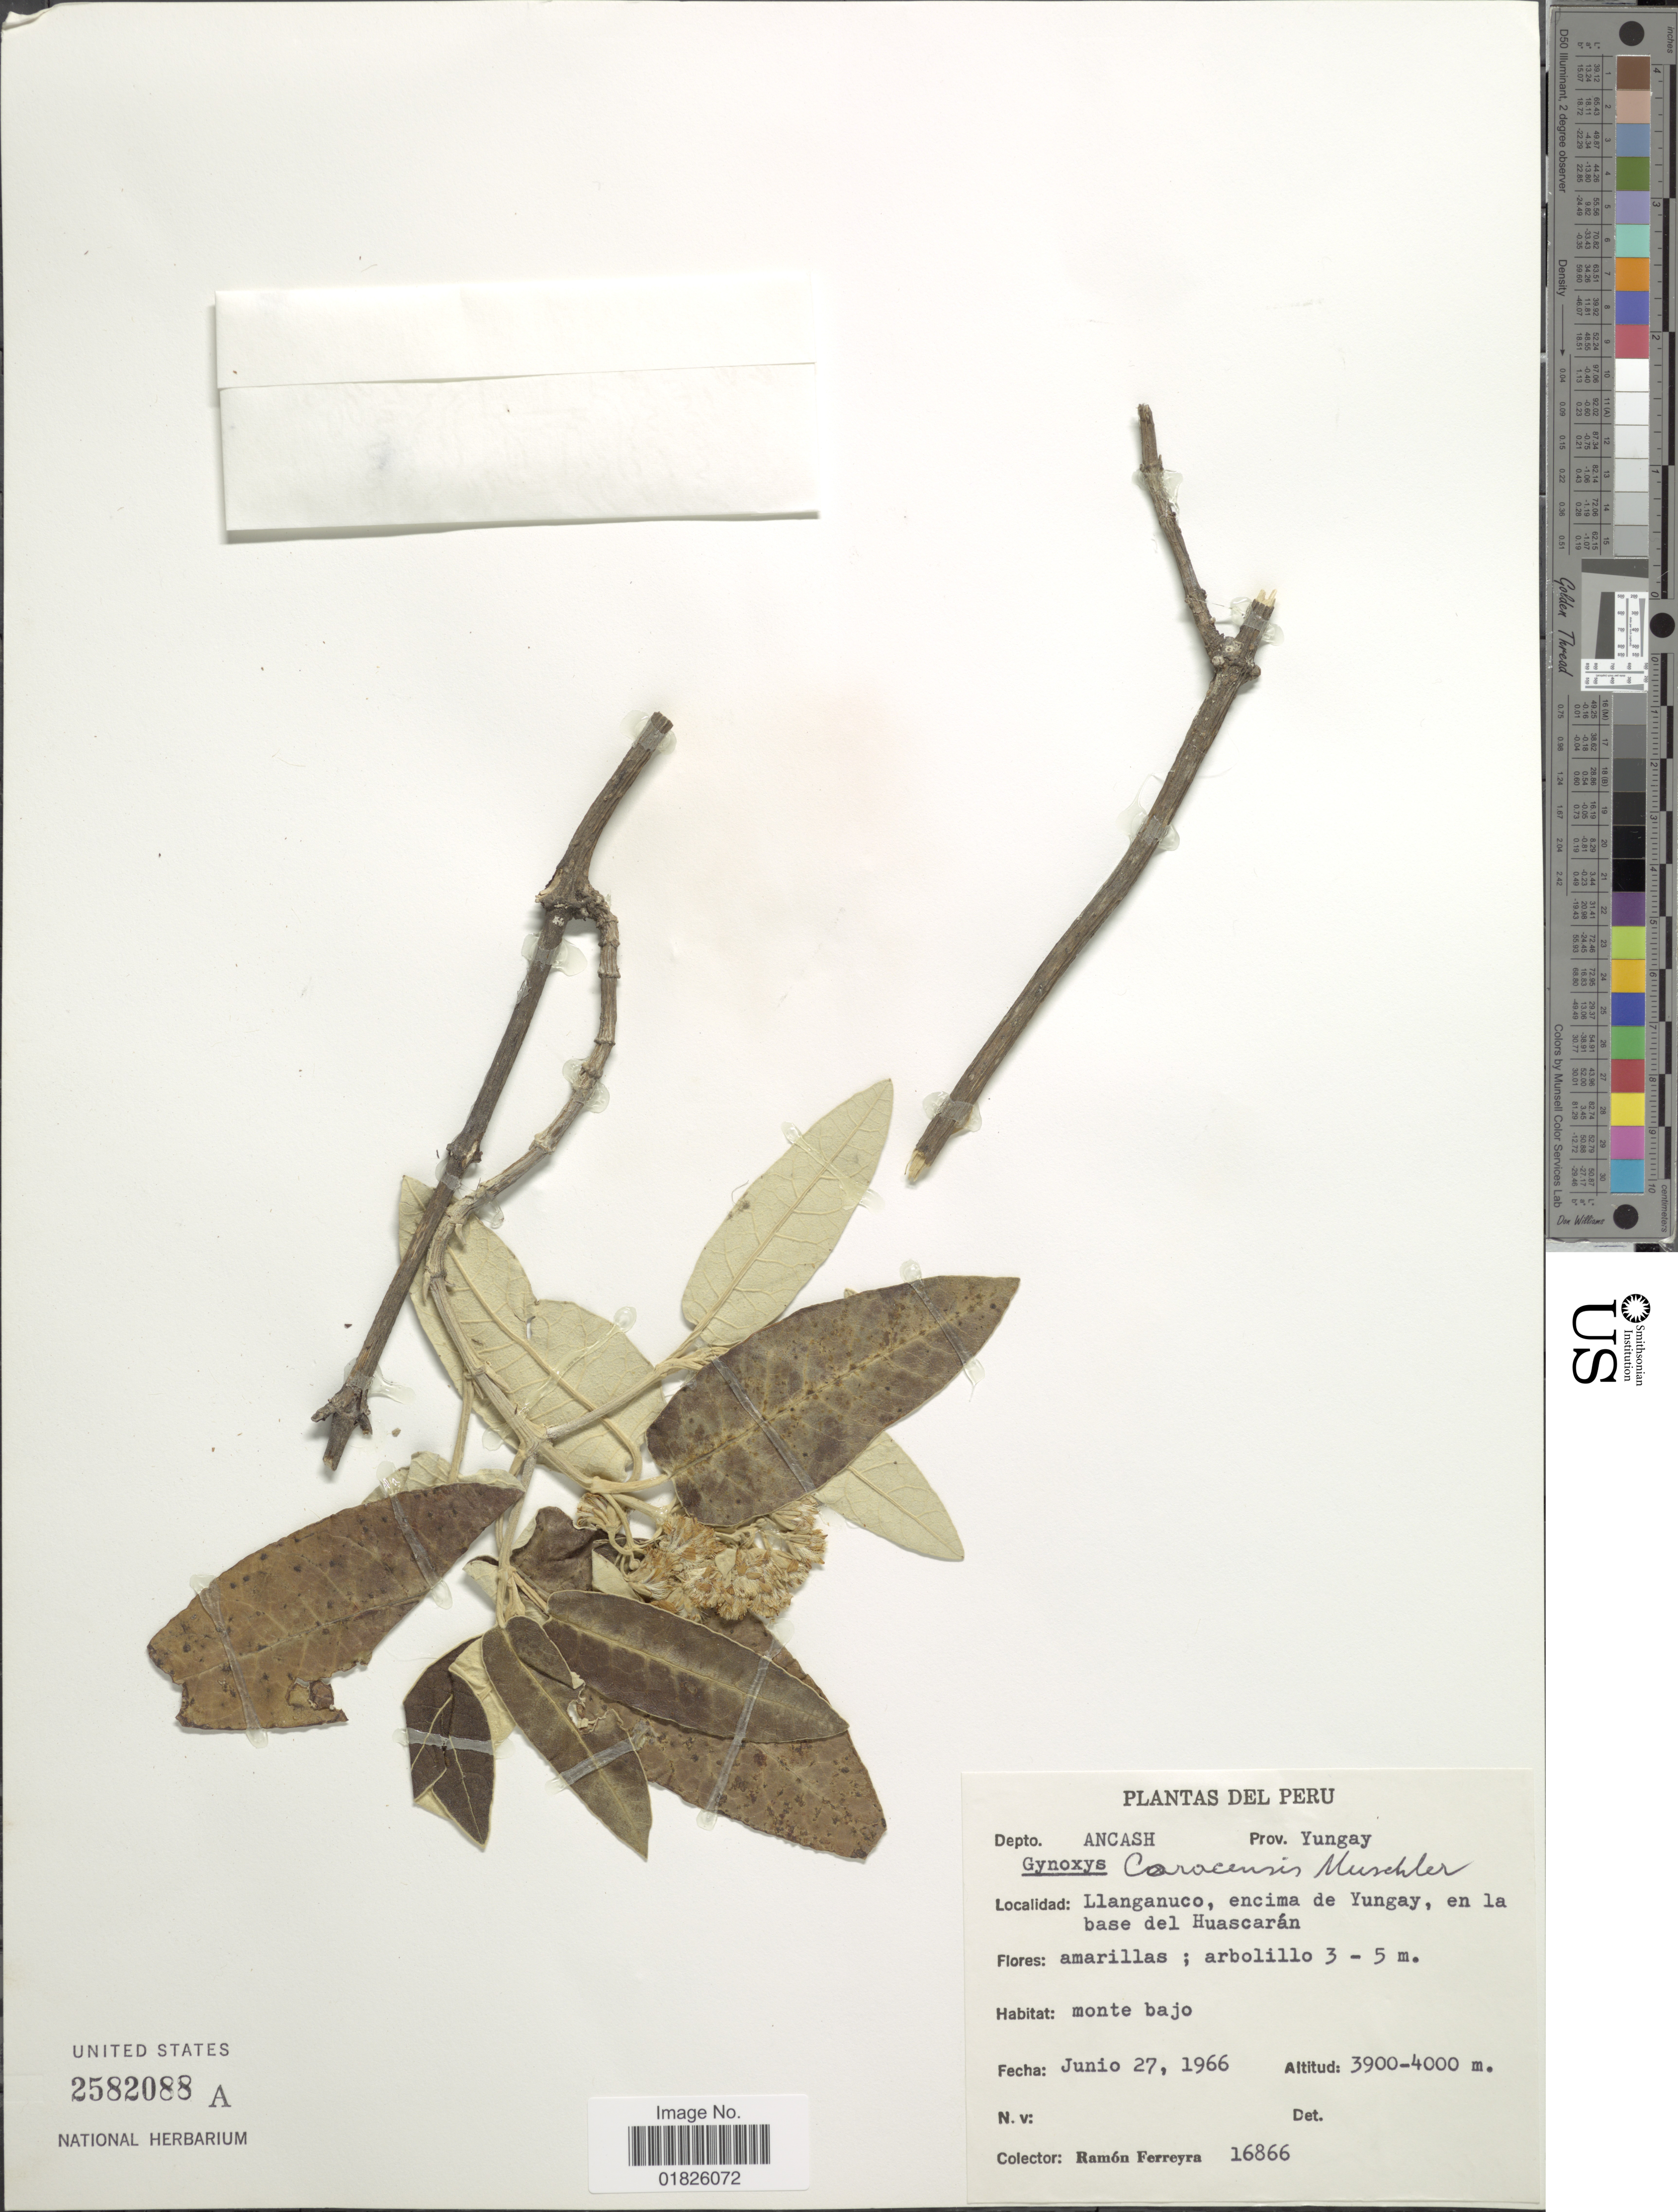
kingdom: Plantae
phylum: Tracheophyta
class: Magnoliopsida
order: Asterales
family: Asteraceae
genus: Gynoxys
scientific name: Gynoxys caracensis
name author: Muschl.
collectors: R. A. Ferreyra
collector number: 16866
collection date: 1966-06-27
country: Peru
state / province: Ancash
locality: Prov. Yungay. llamganuco, encima de Yungay en la base del Huascaran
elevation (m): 3900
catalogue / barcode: US 2582088A